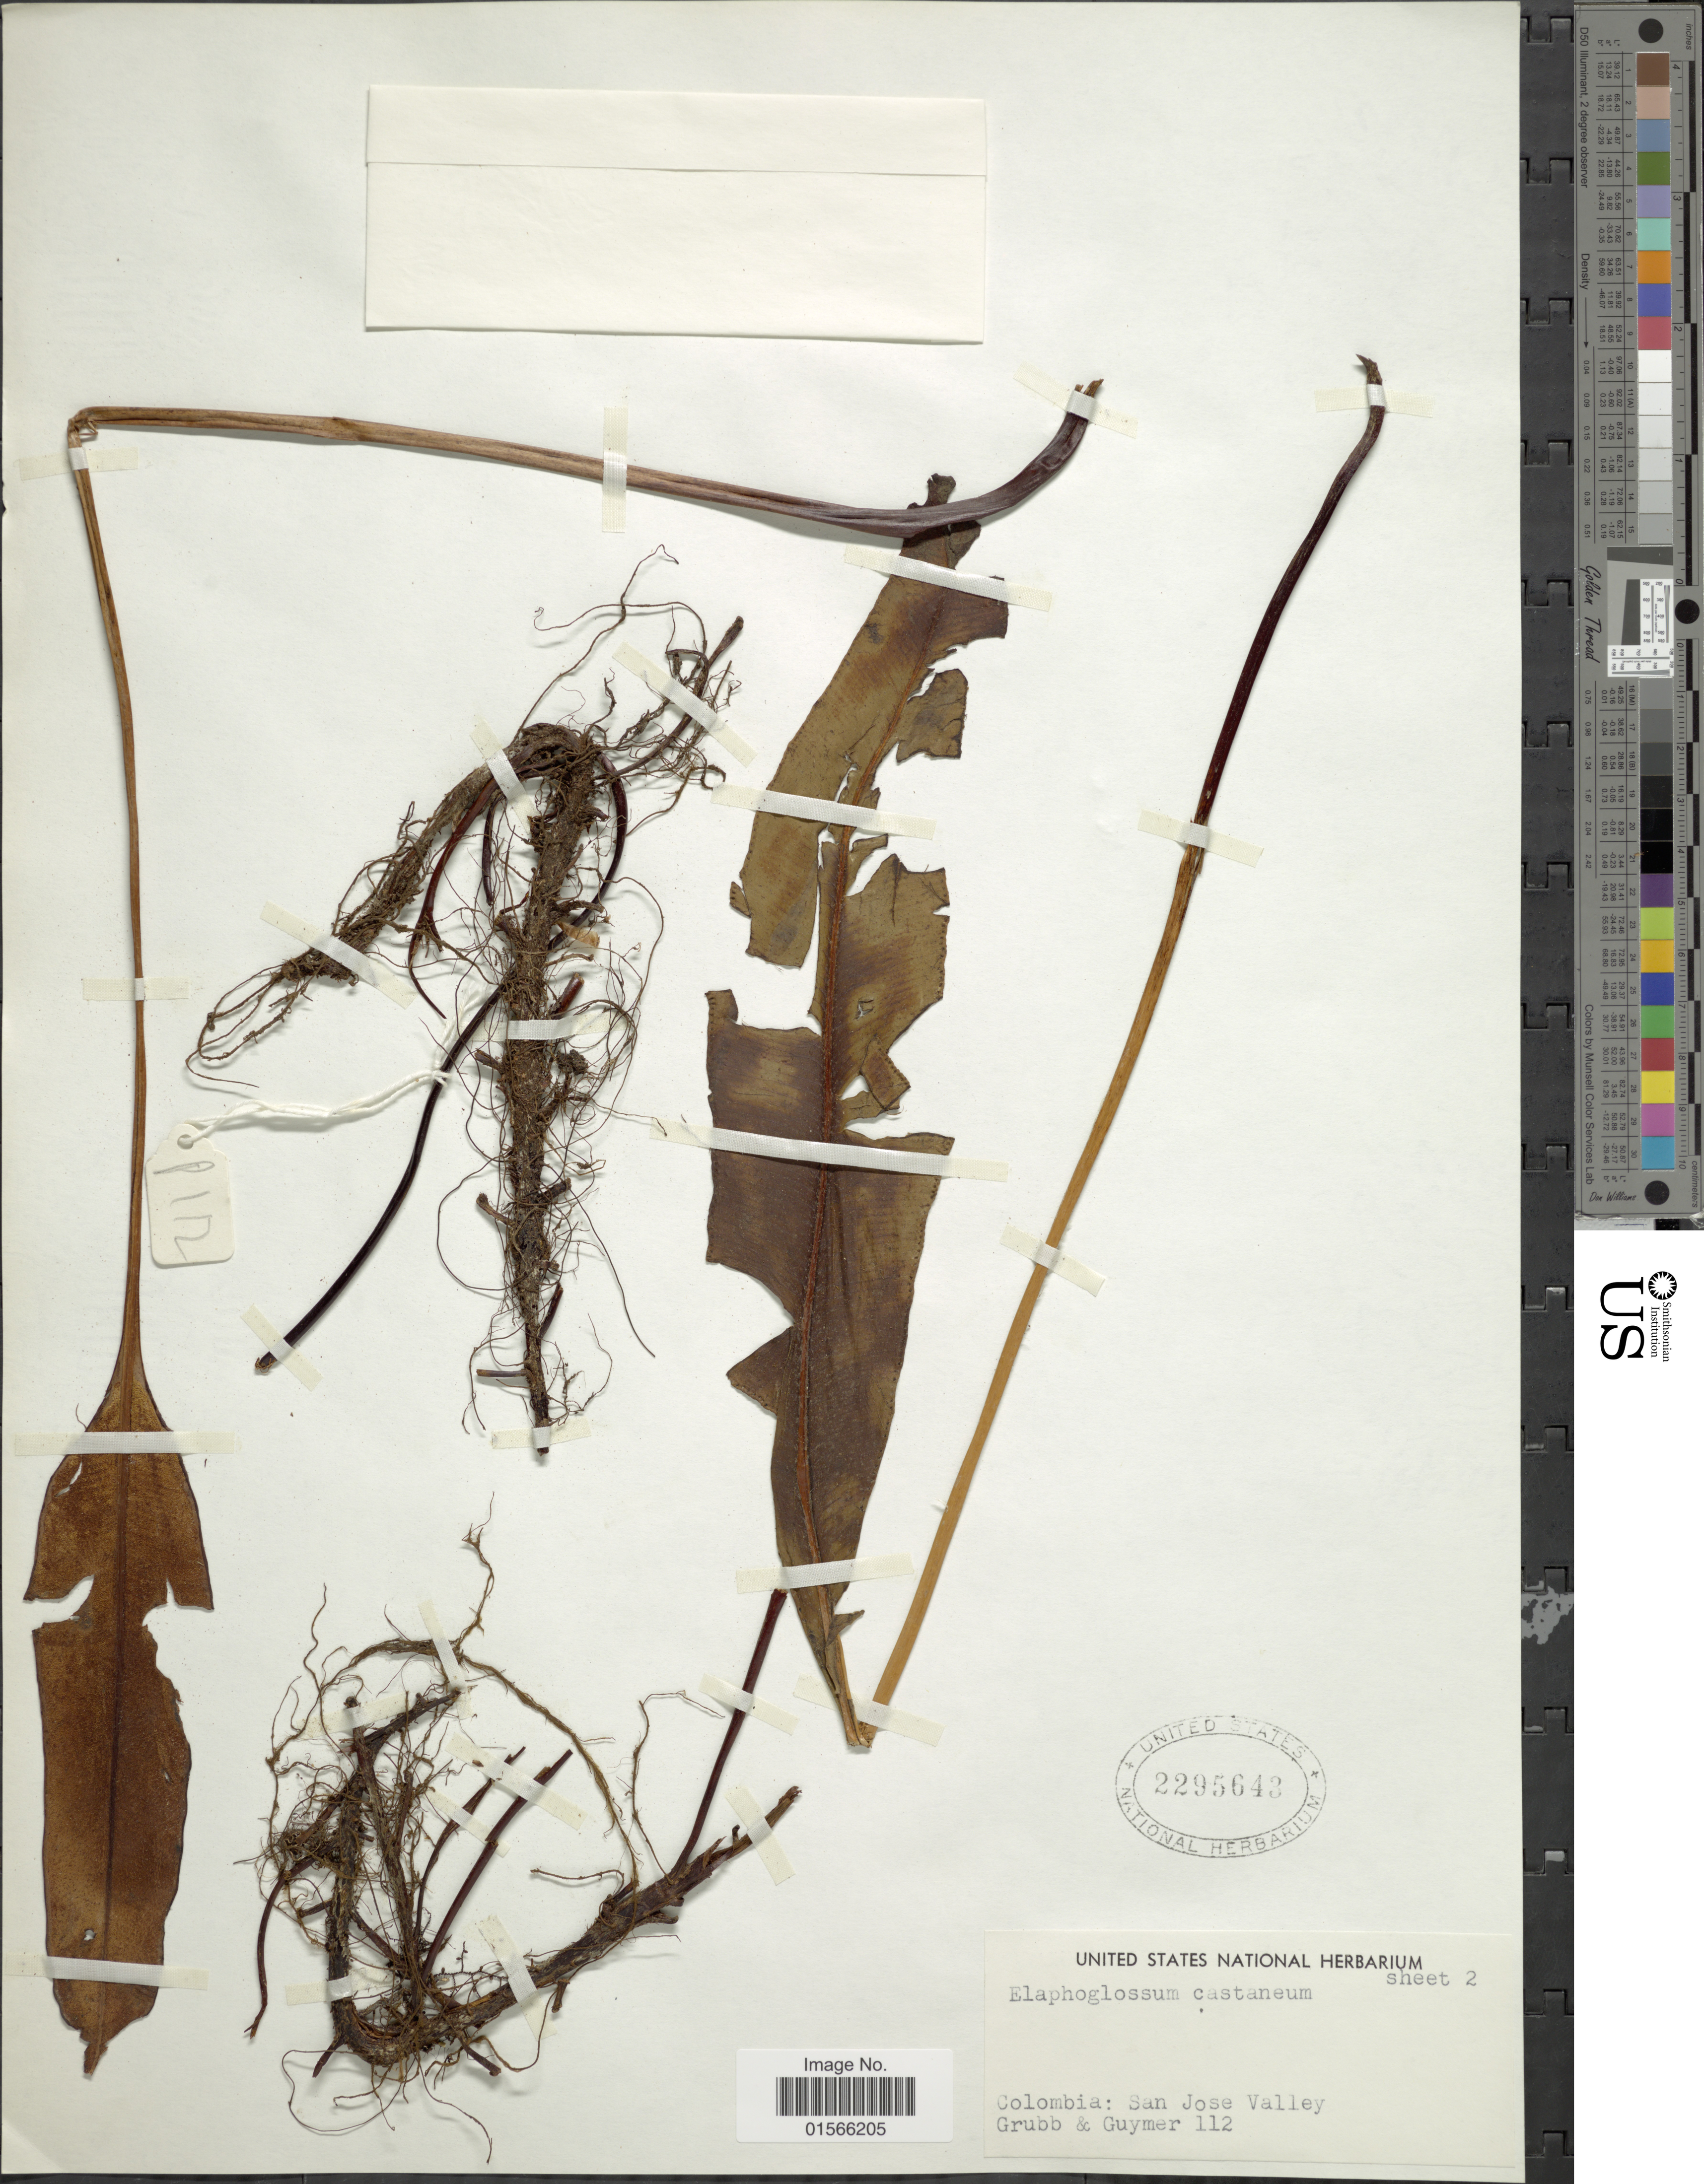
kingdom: Plantae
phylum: Tracheophyta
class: Polypodiopsida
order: Polypodiales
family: Dryopteridaceae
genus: Elaphoglossum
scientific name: Elaphoglossum castaneum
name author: (Baker) Diels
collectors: Grubb & Guymer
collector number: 112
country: Colombia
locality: San Jose Valley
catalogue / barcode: US 2295643